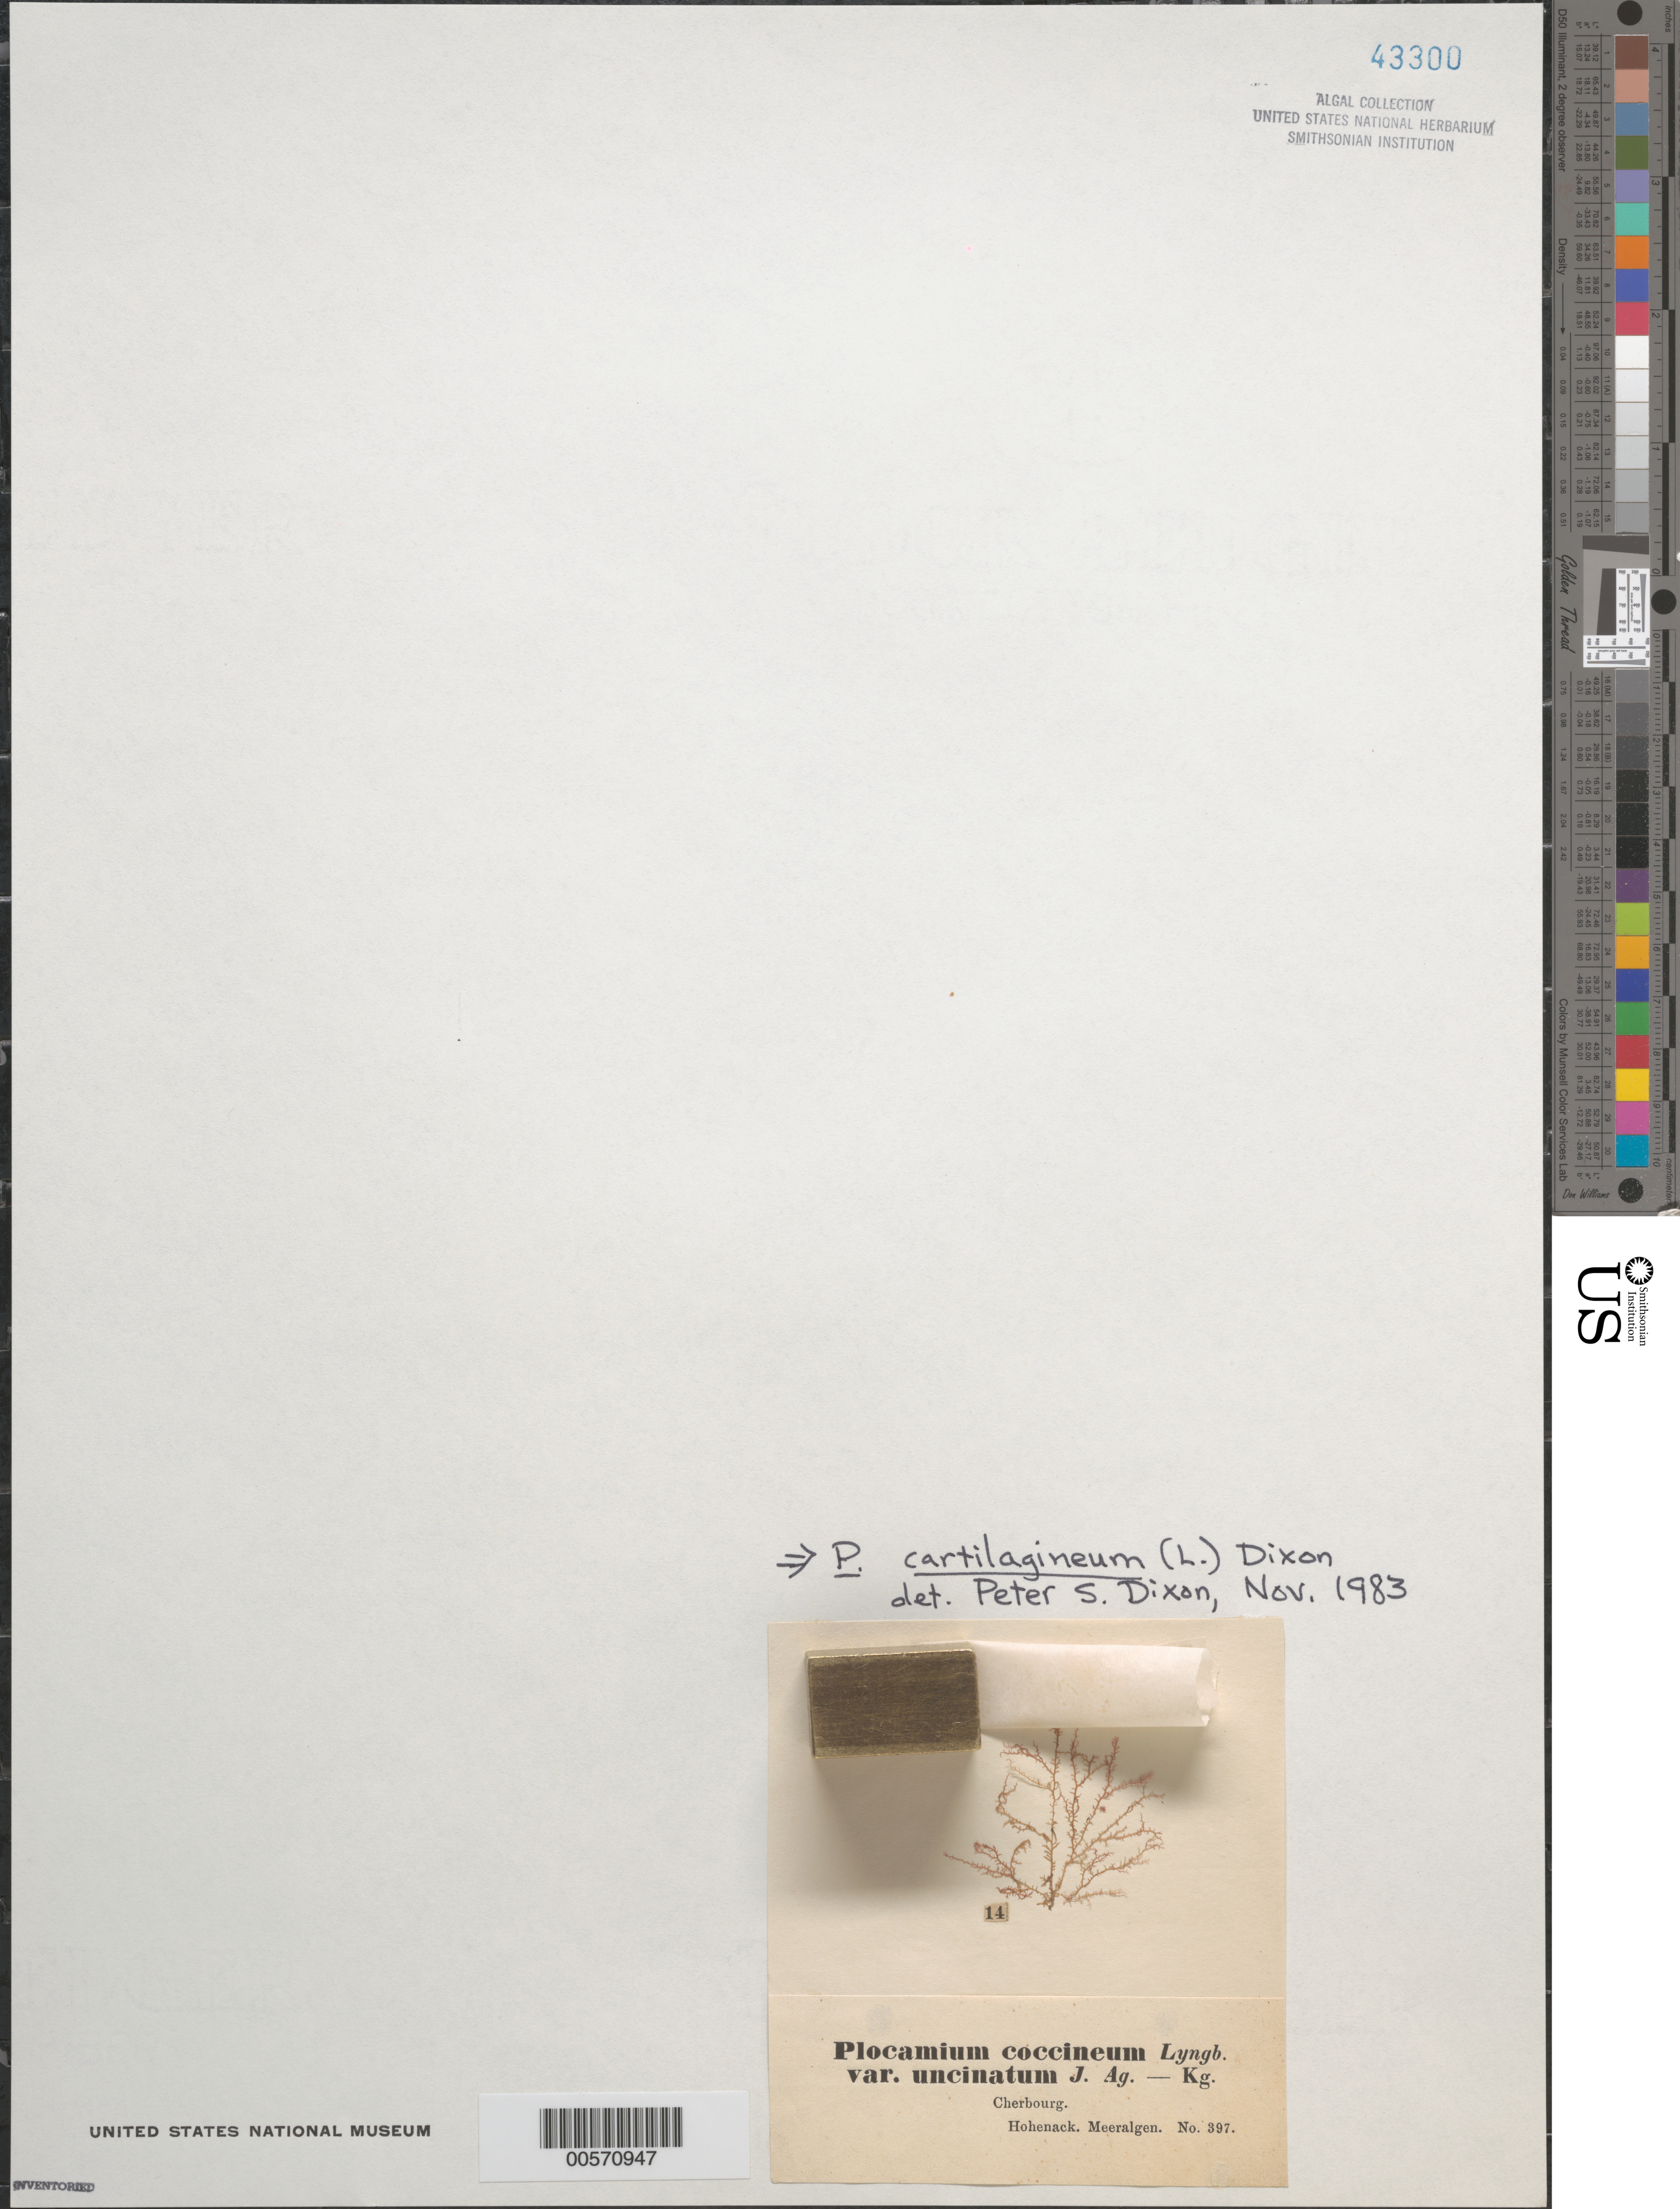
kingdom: Plantae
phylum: Rhodophyta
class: Florideophyceae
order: Plocamiales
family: Plocamiaceae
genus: Plocamium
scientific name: Plocamium cartilagineum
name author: (L.) P.S. Dixon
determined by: Dixon, P. S.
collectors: R. F. Hohenacker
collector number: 397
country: France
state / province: Normandie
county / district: Manche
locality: Cherbourg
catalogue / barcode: US 43300